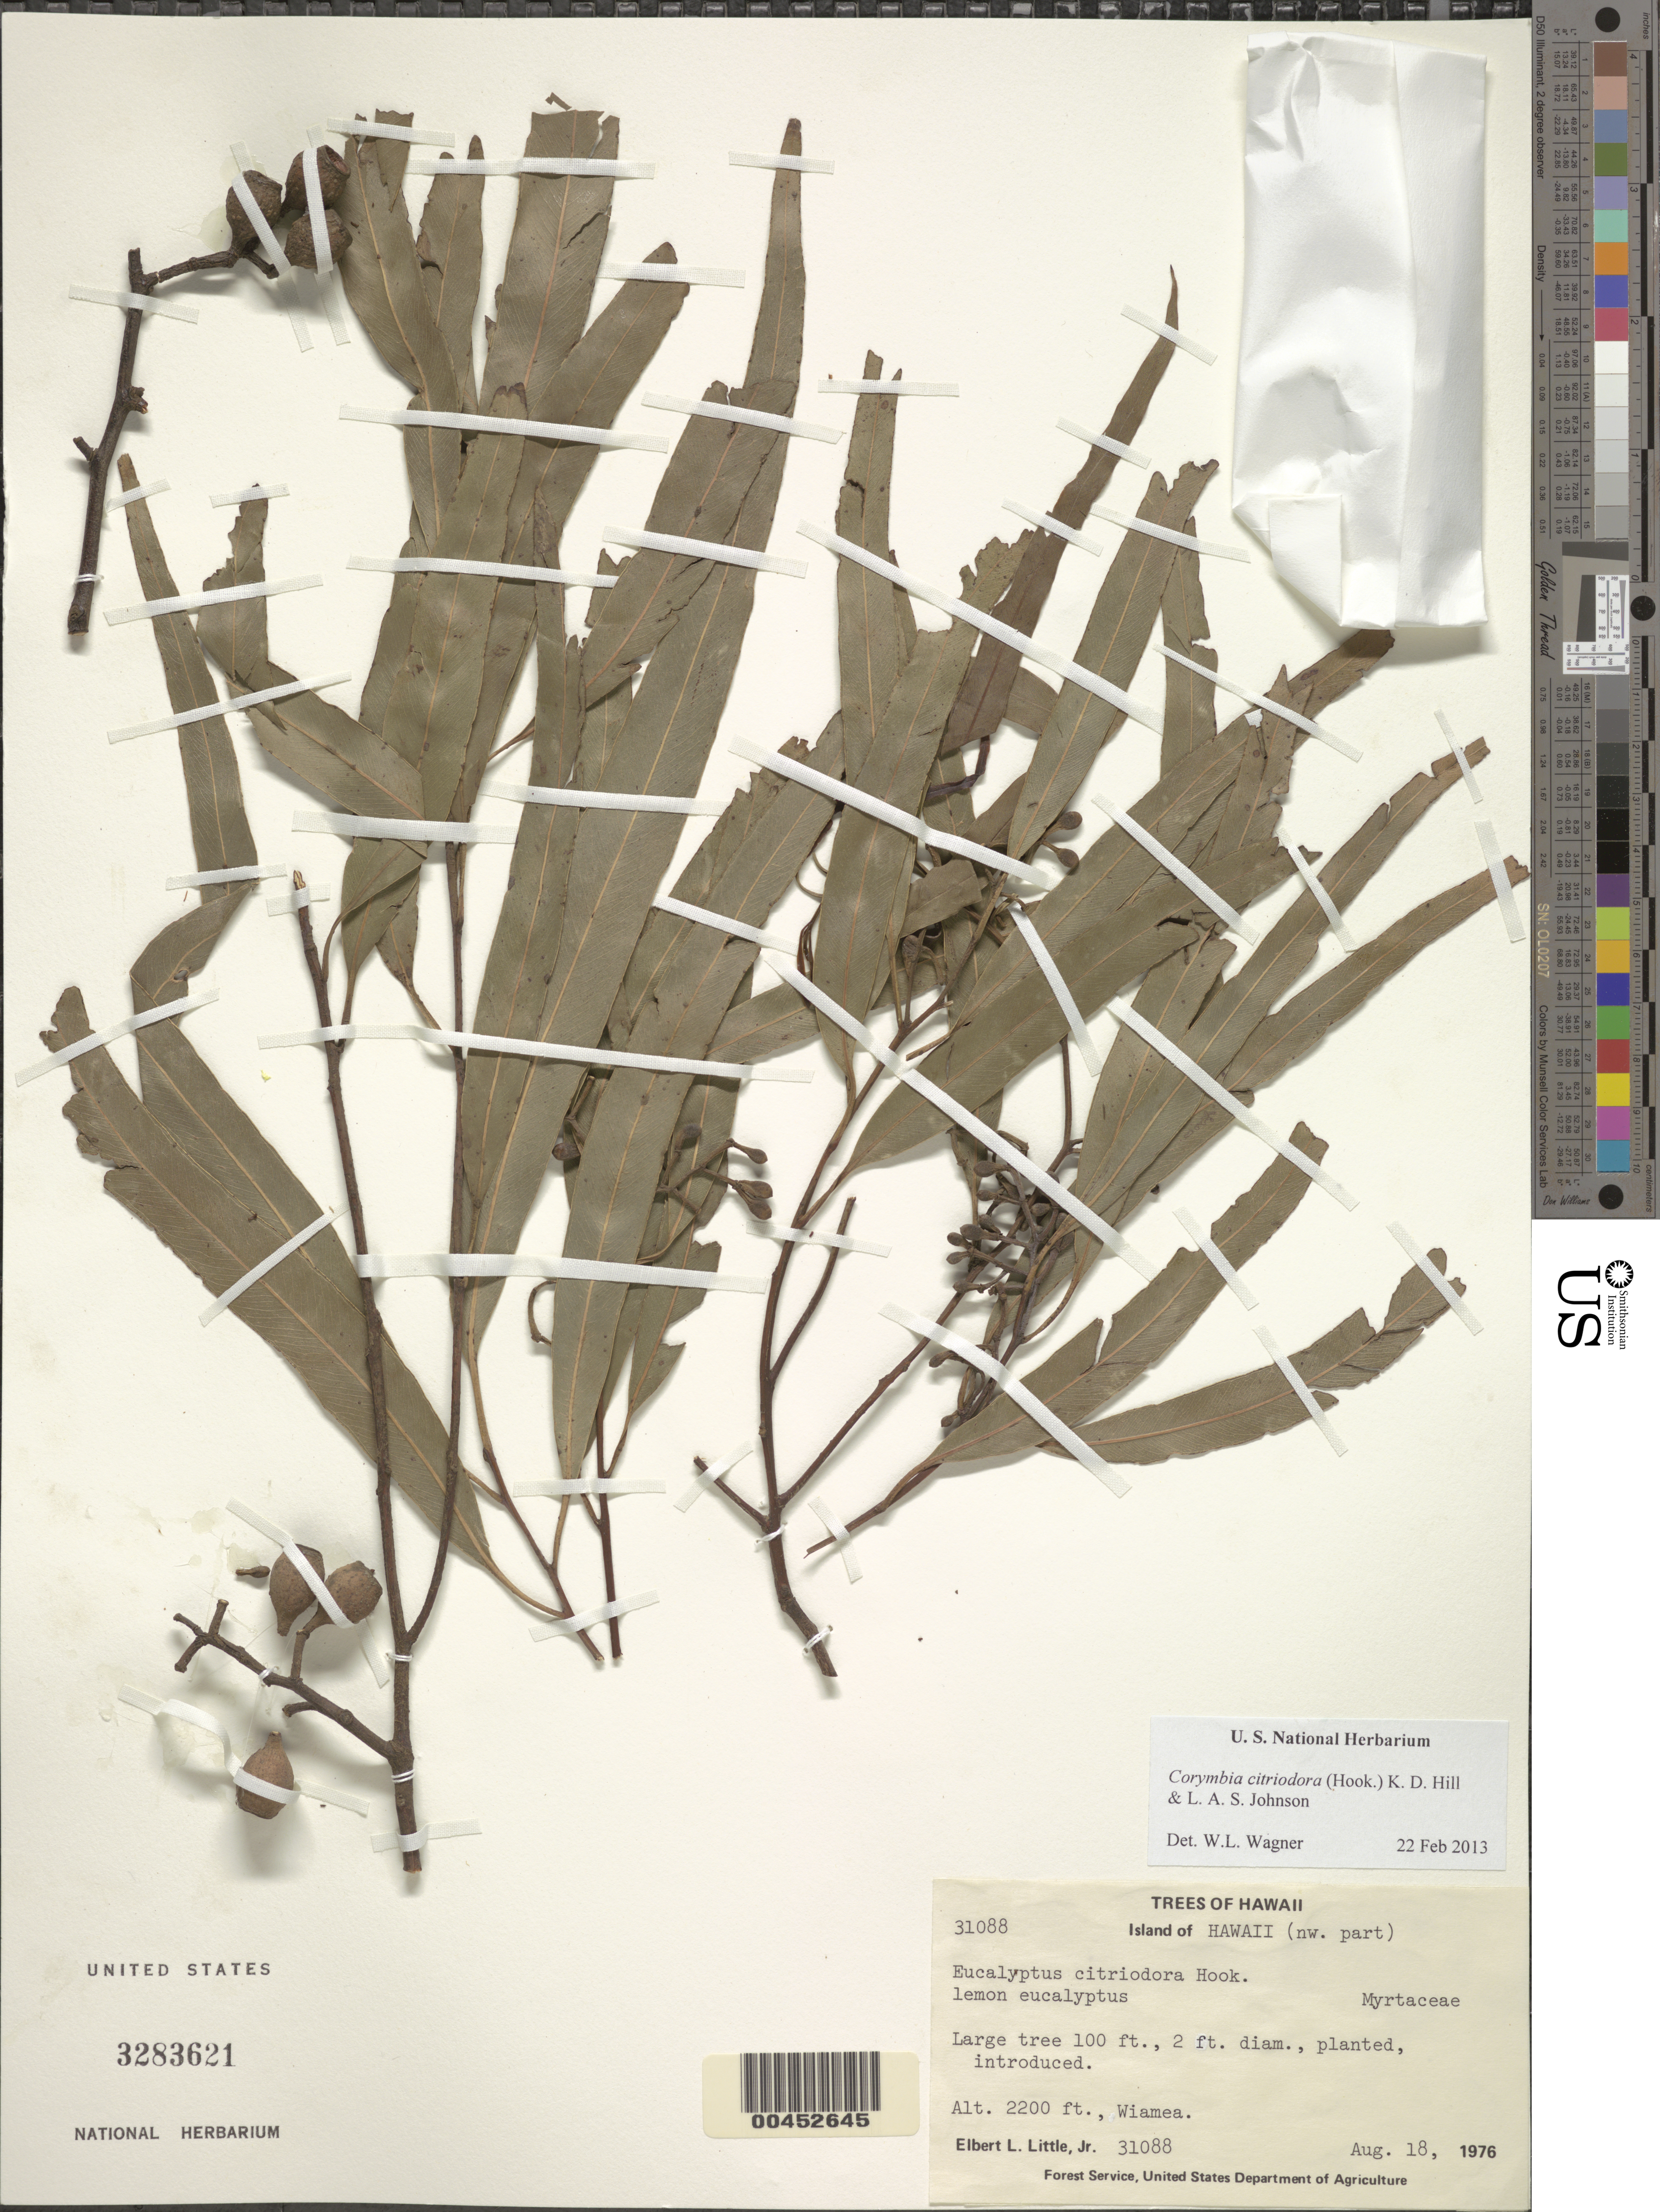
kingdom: Plantae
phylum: Tracheophyta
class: Magnoliopsida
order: Myrtales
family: Myrtaceae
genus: Corymbia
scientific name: Corymbia citriodora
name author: (Hook.) K.D. Hill & L.A.S. Johnson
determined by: Wagner, W. L., (BOT), Smithsonian Institution - National Museum of Natural History (UNITED STATES)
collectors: E. L. Little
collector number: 31088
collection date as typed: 18 Aug 1976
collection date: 1976-08-18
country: United States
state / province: Hawaii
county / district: Hawaii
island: Hawaii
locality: NW part of Hawaii, Wiamea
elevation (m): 671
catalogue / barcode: US 3283621